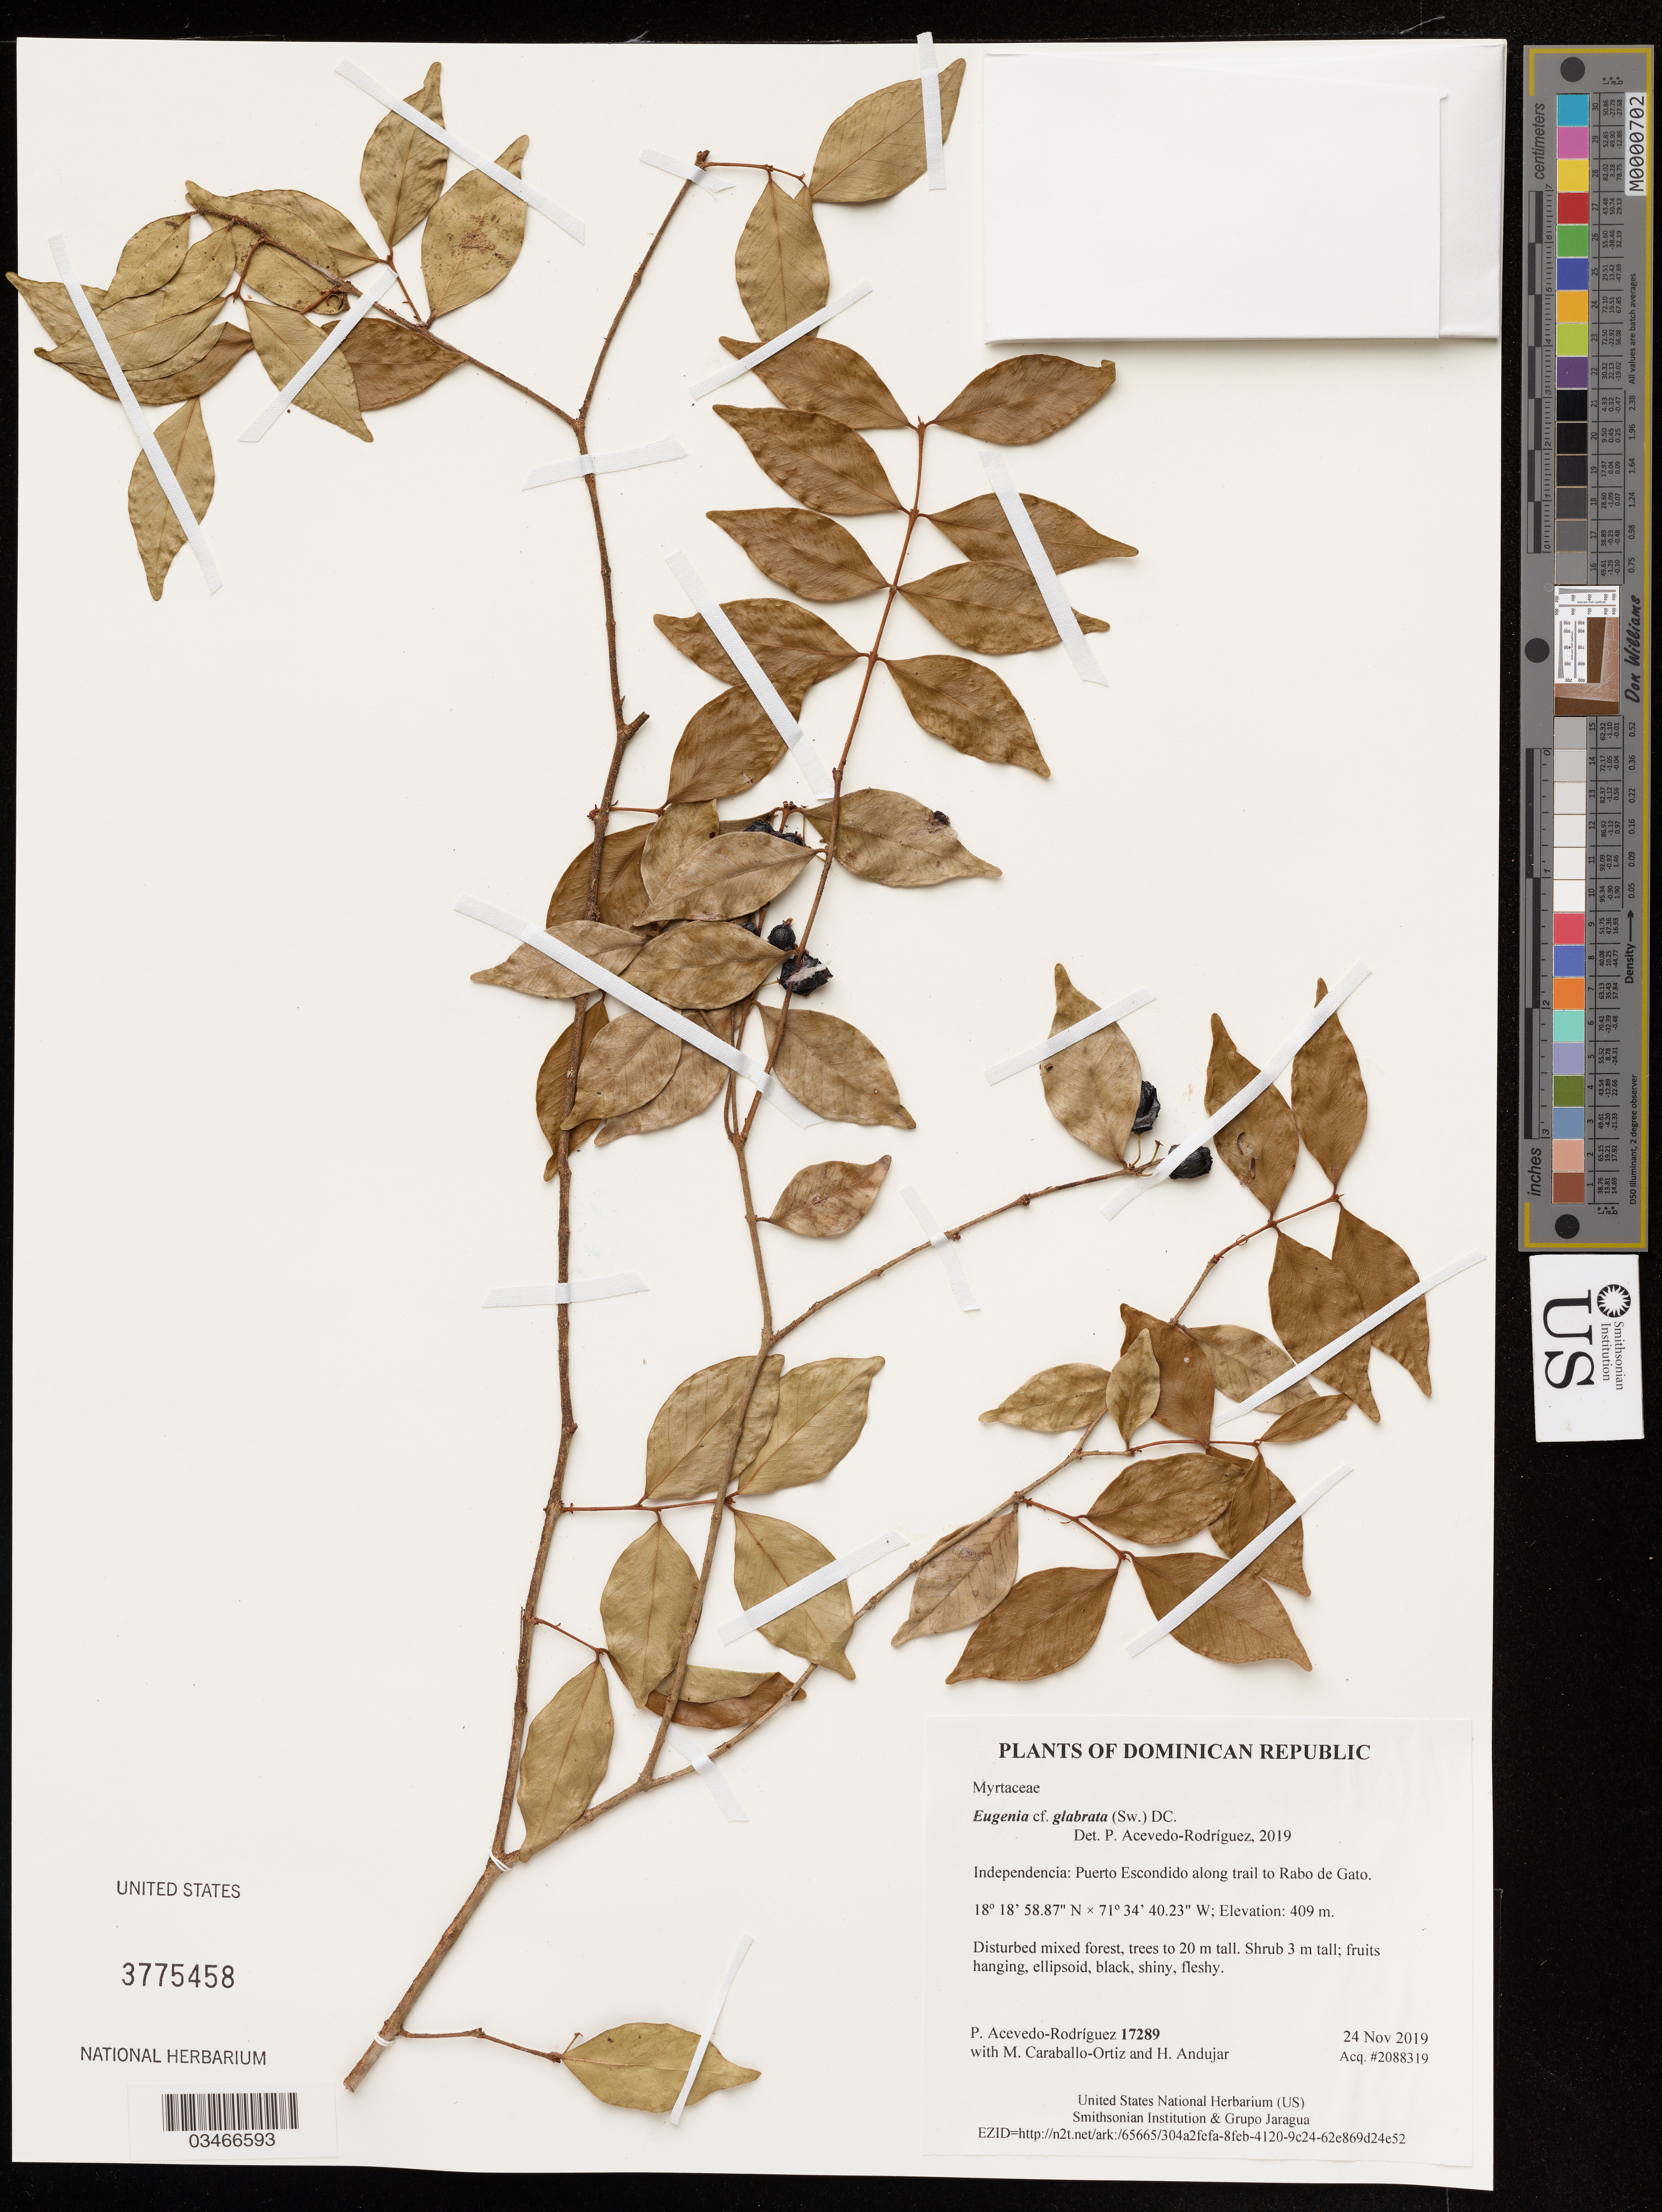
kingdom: Plantae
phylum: Tracheophyta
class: Magnoliopsida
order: Myrtales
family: Myrtaceae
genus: Eugenia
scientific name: Eugenia glabrata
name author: (Sw.) DC.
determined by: Acevedo-Rodriguez, P., (US), Smithsonian Institution - National Museum of Natural History (UNITED STATES)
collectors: P. Acevedo-Rodriguez, M. Caraballo-Ortiz & H. Andujar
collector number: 17289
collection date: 2019-11-24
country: Dominican Republic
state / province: Independencia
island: Hispaniola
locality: Puerto Escondido along trail to Rabo de Gato; disturbed mixed forest, trees to 20 m tall.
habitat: Disturbed mixed forest, trees to 20 m tall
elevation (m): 409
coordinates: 18.316354 N, 71.577841 W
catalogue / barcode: US 3775458